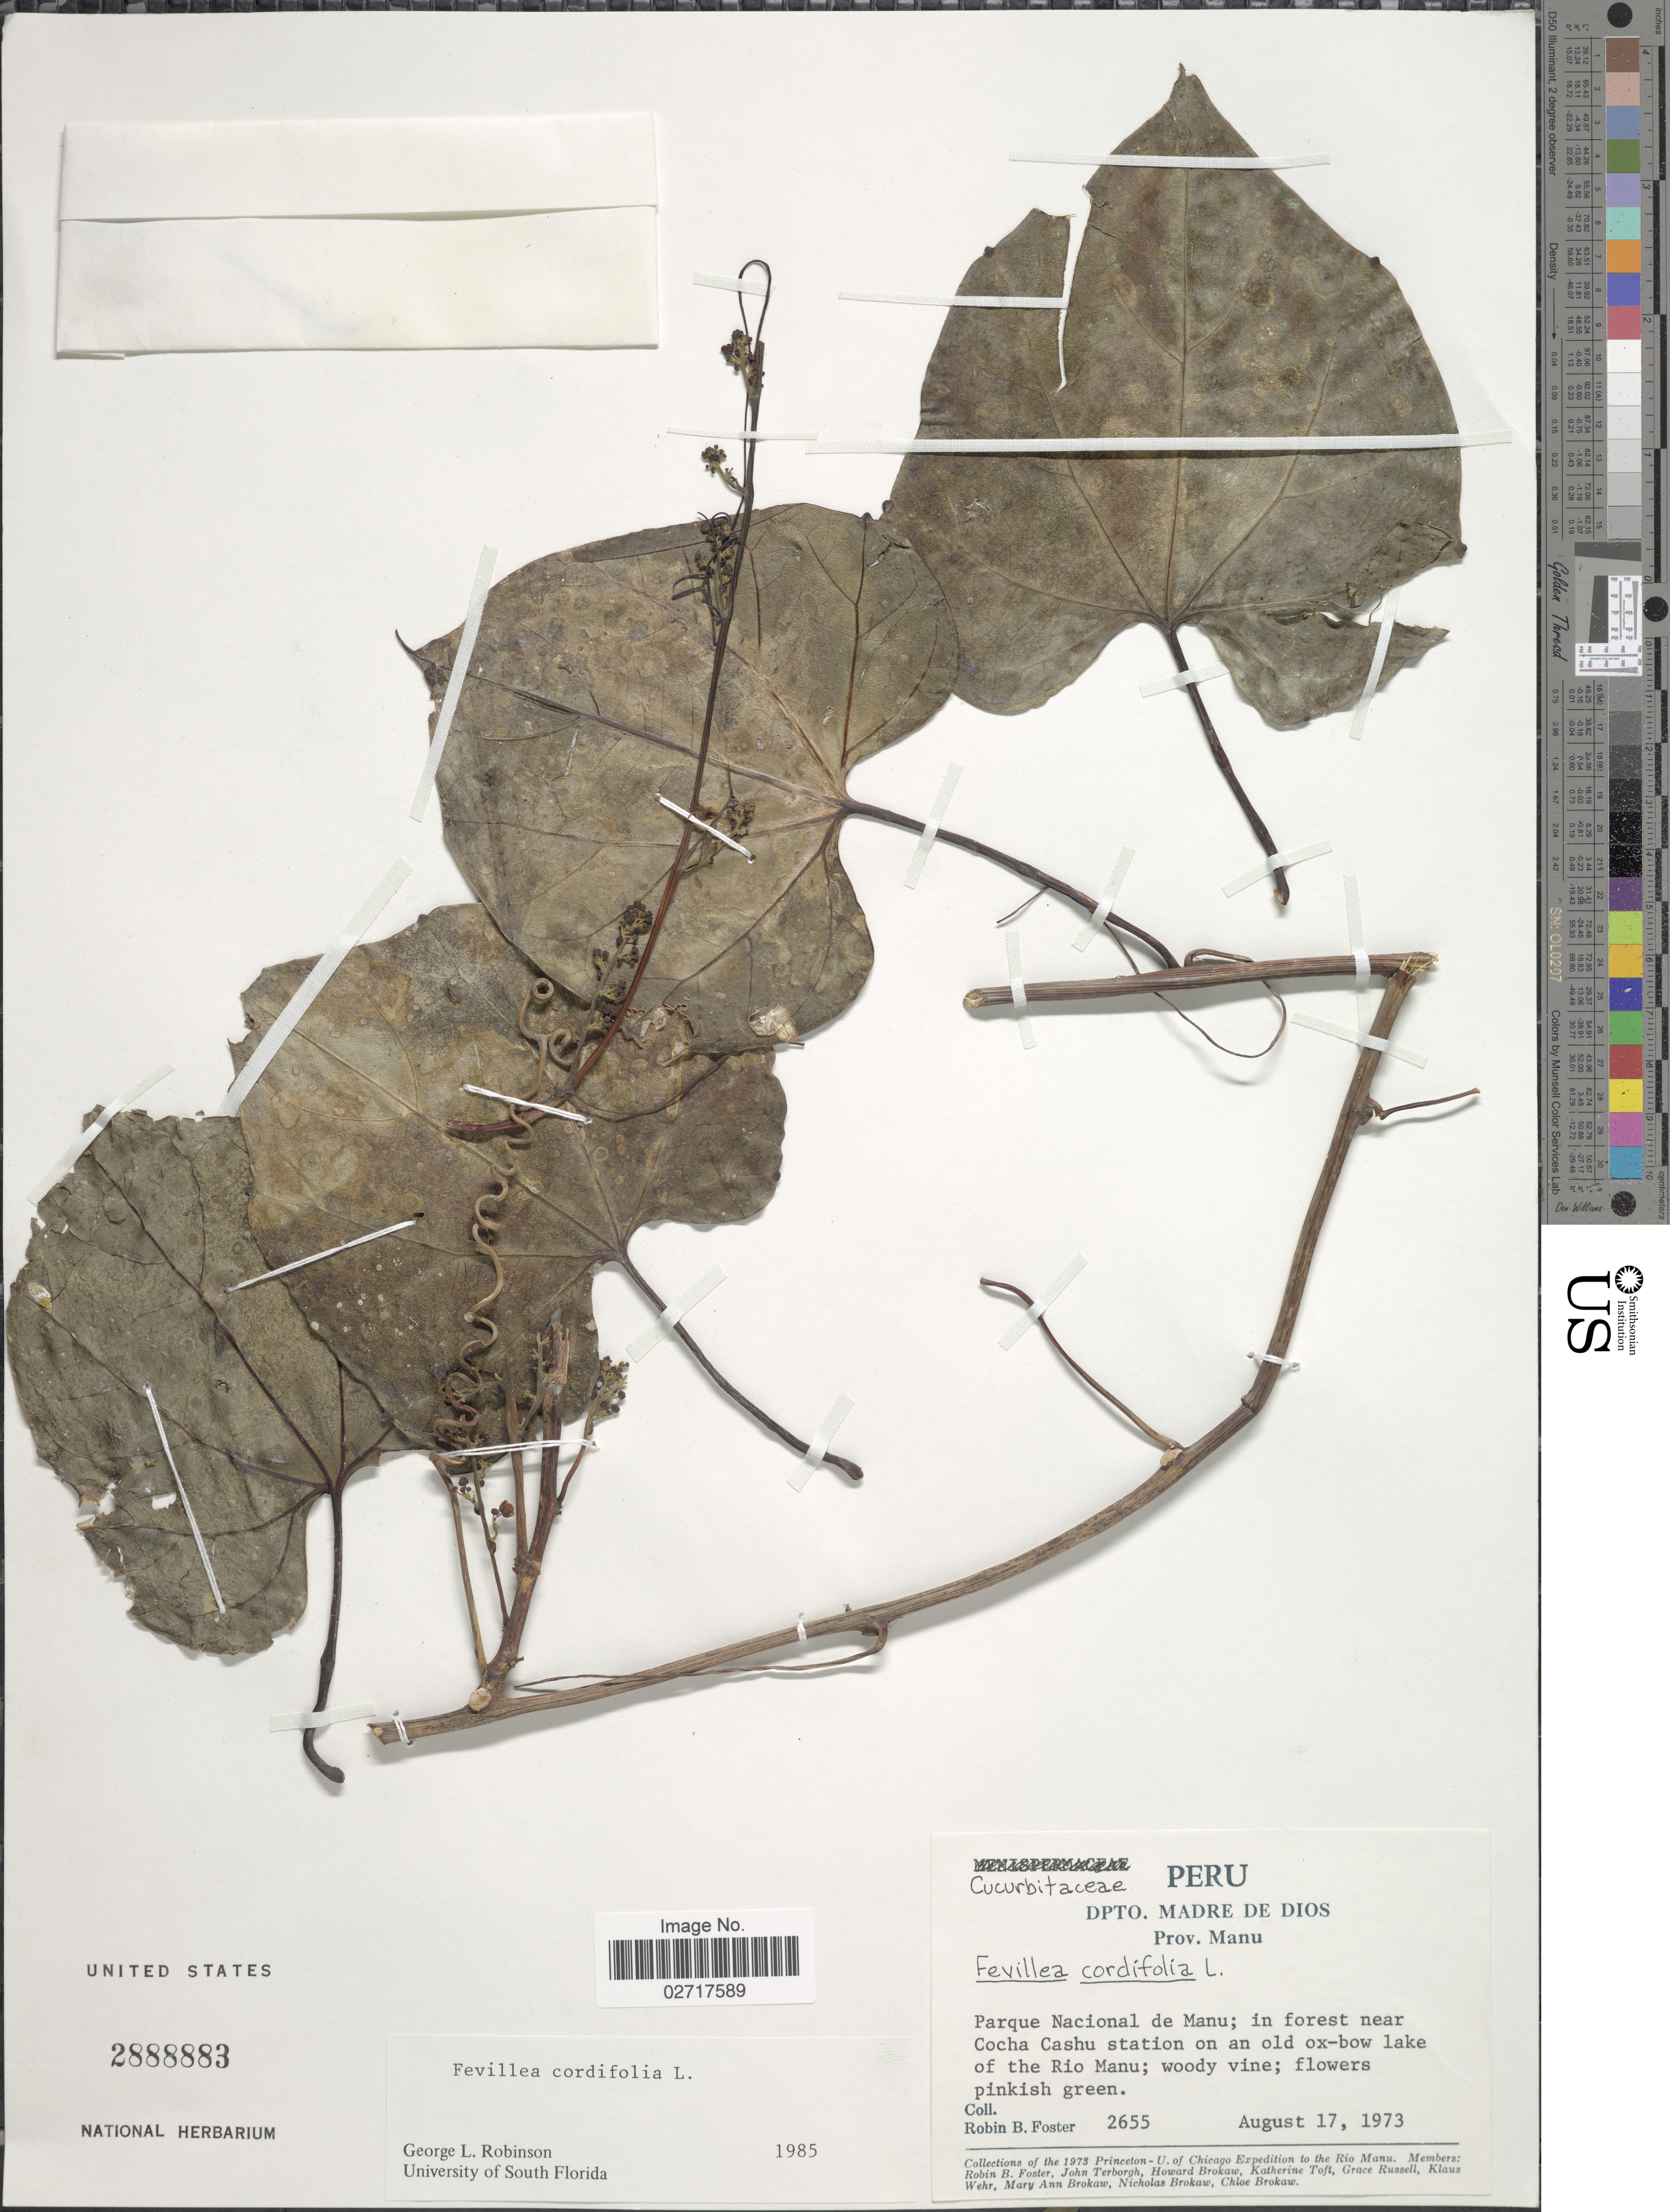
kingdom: Plantae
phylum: Tracheophyta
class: Magnoliopsida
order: Cucurbitales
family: Cucurbitaceae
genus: Fevillea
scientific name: Fevillea cordifolia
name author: L.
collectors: R. B. Foster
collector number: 2655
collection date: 1973-08-17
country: Peru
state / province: Madre de Dios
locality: Prov. Manu. Parque Nacional de Manu; in forest near Cocha Cashu station on an old ox-bow lake of the Rio Manu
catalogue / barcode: US 2888883